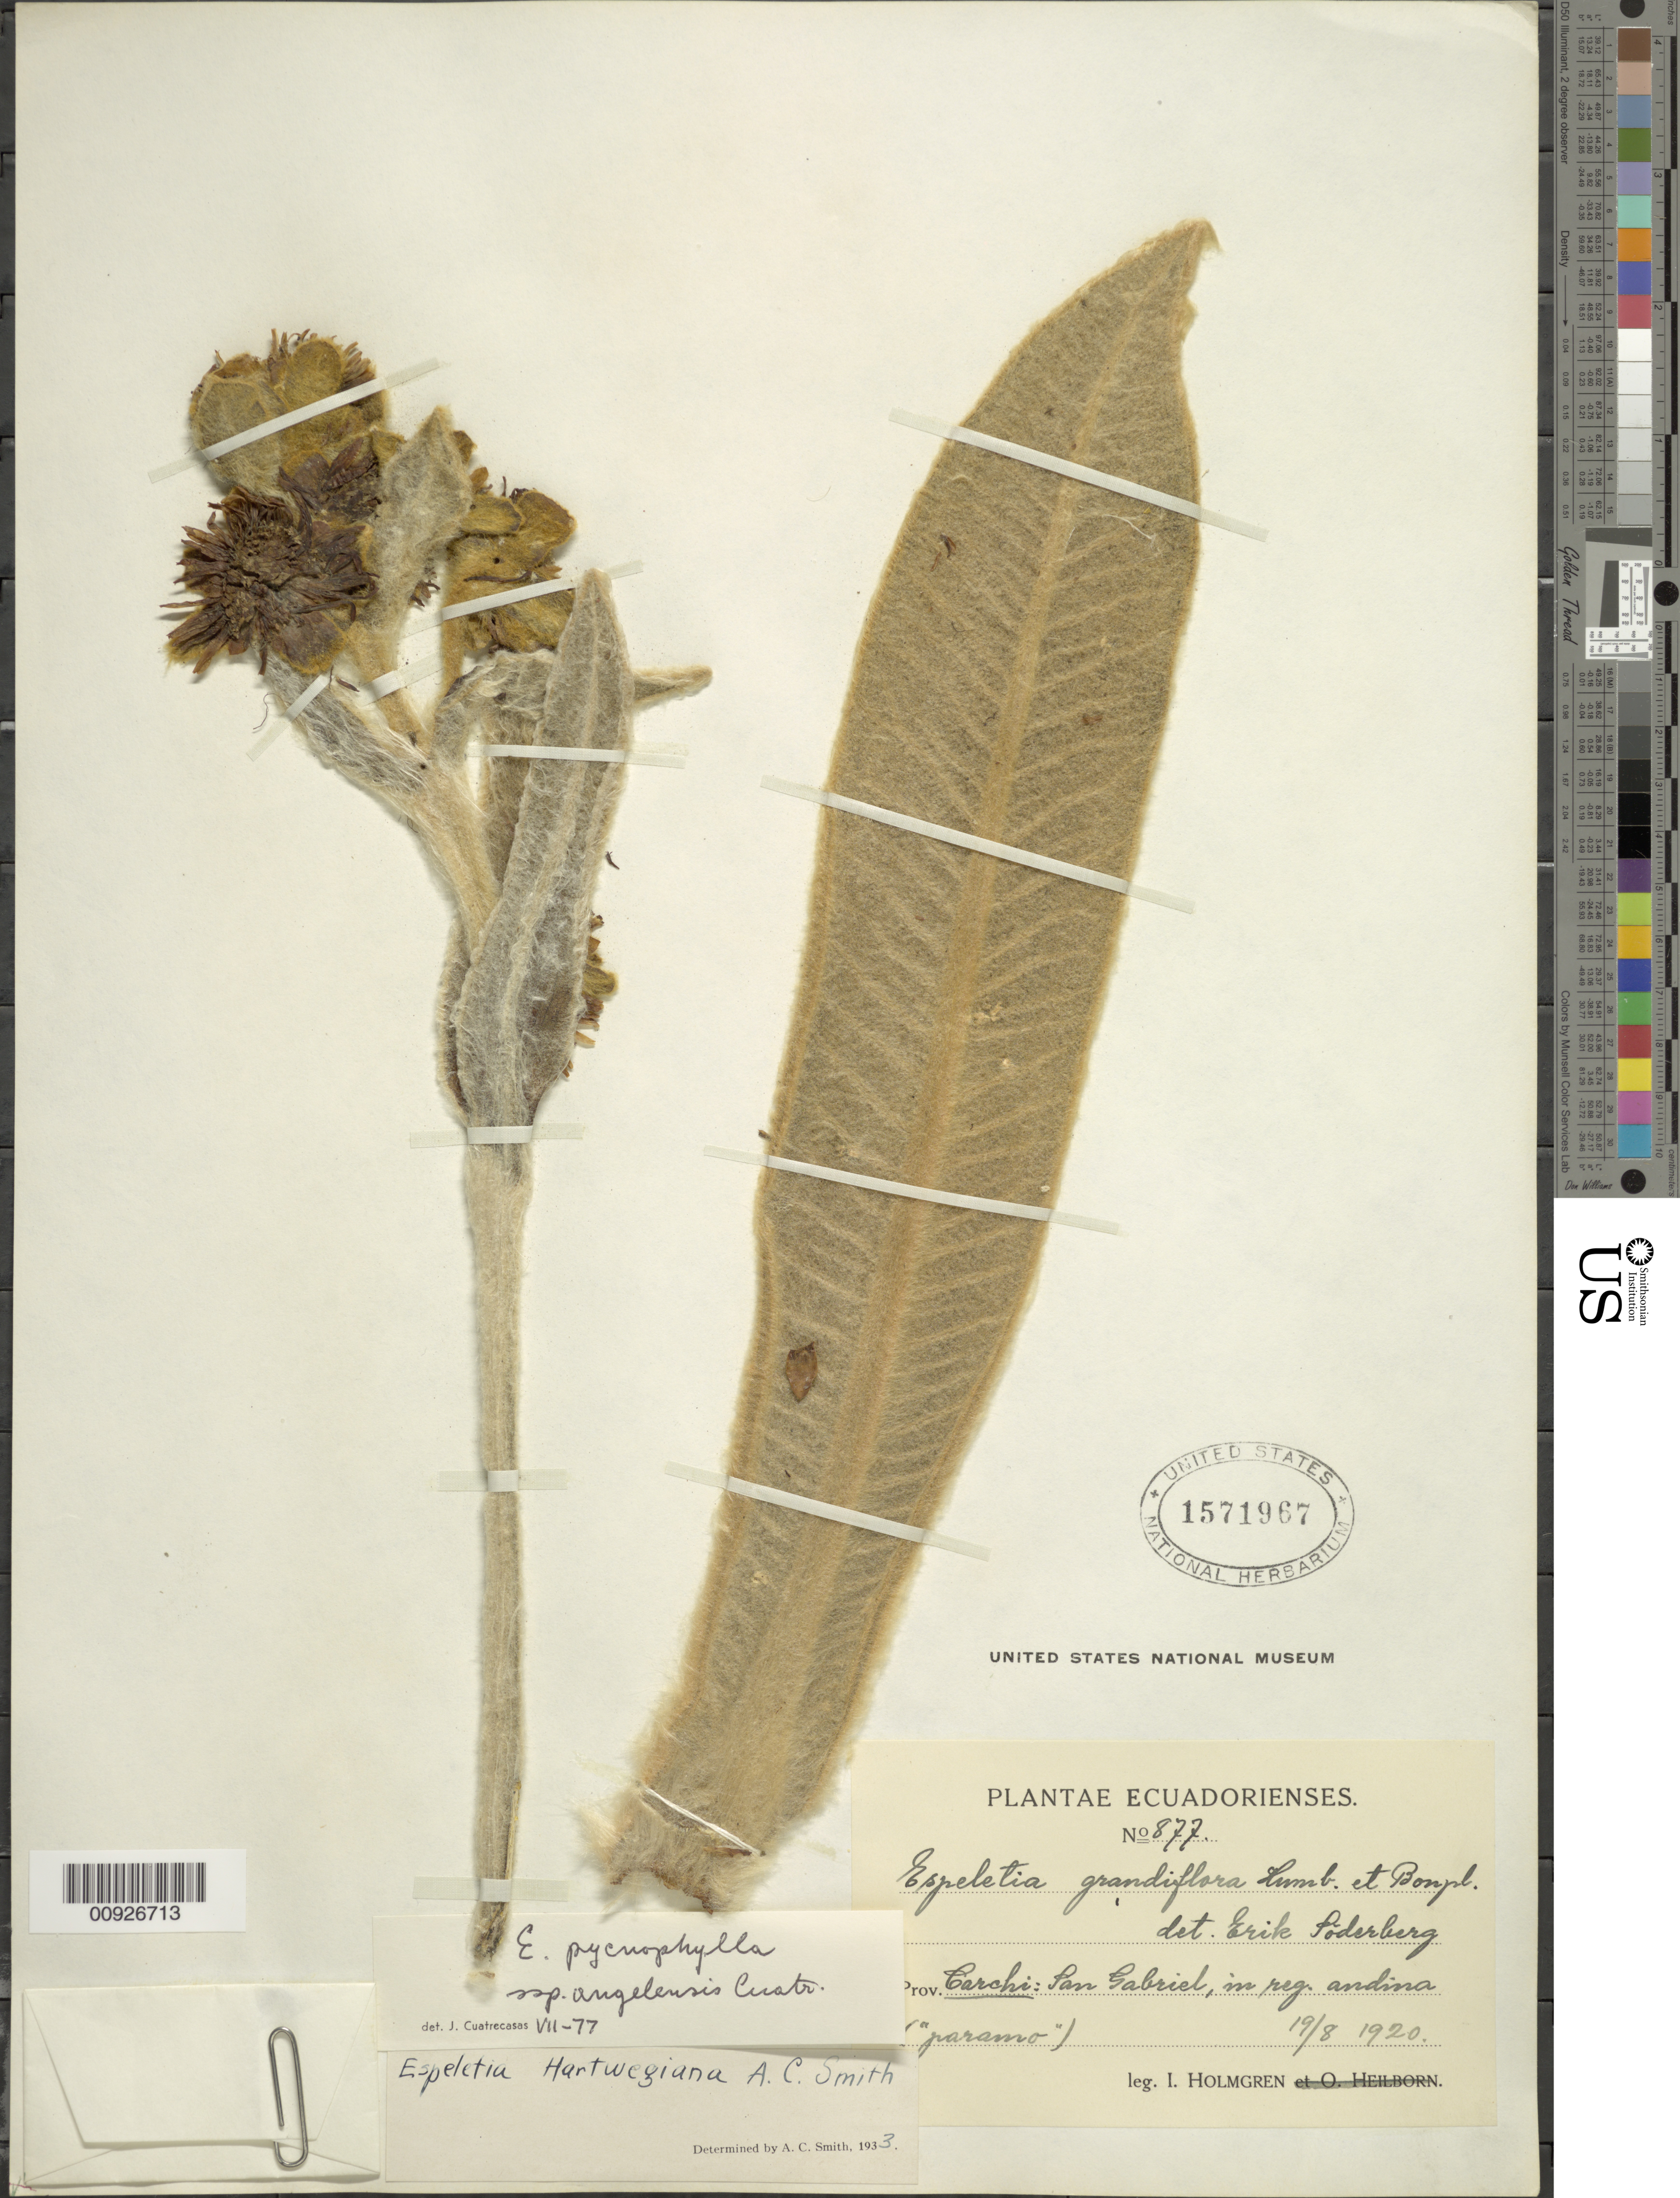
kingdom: Plantae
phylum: Tracheophyta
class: Magnoliopsida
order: Asterales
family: Asteraceae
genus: Espeletia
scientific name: Espeletia pycnophylla subsp. angelensis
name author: Cuatrec.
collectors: I. Holmgren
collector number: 877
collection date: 1920-08-19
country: Ecuador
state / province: Carchi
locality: San Gabriel.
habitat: Páramo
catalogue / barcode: US 1571967